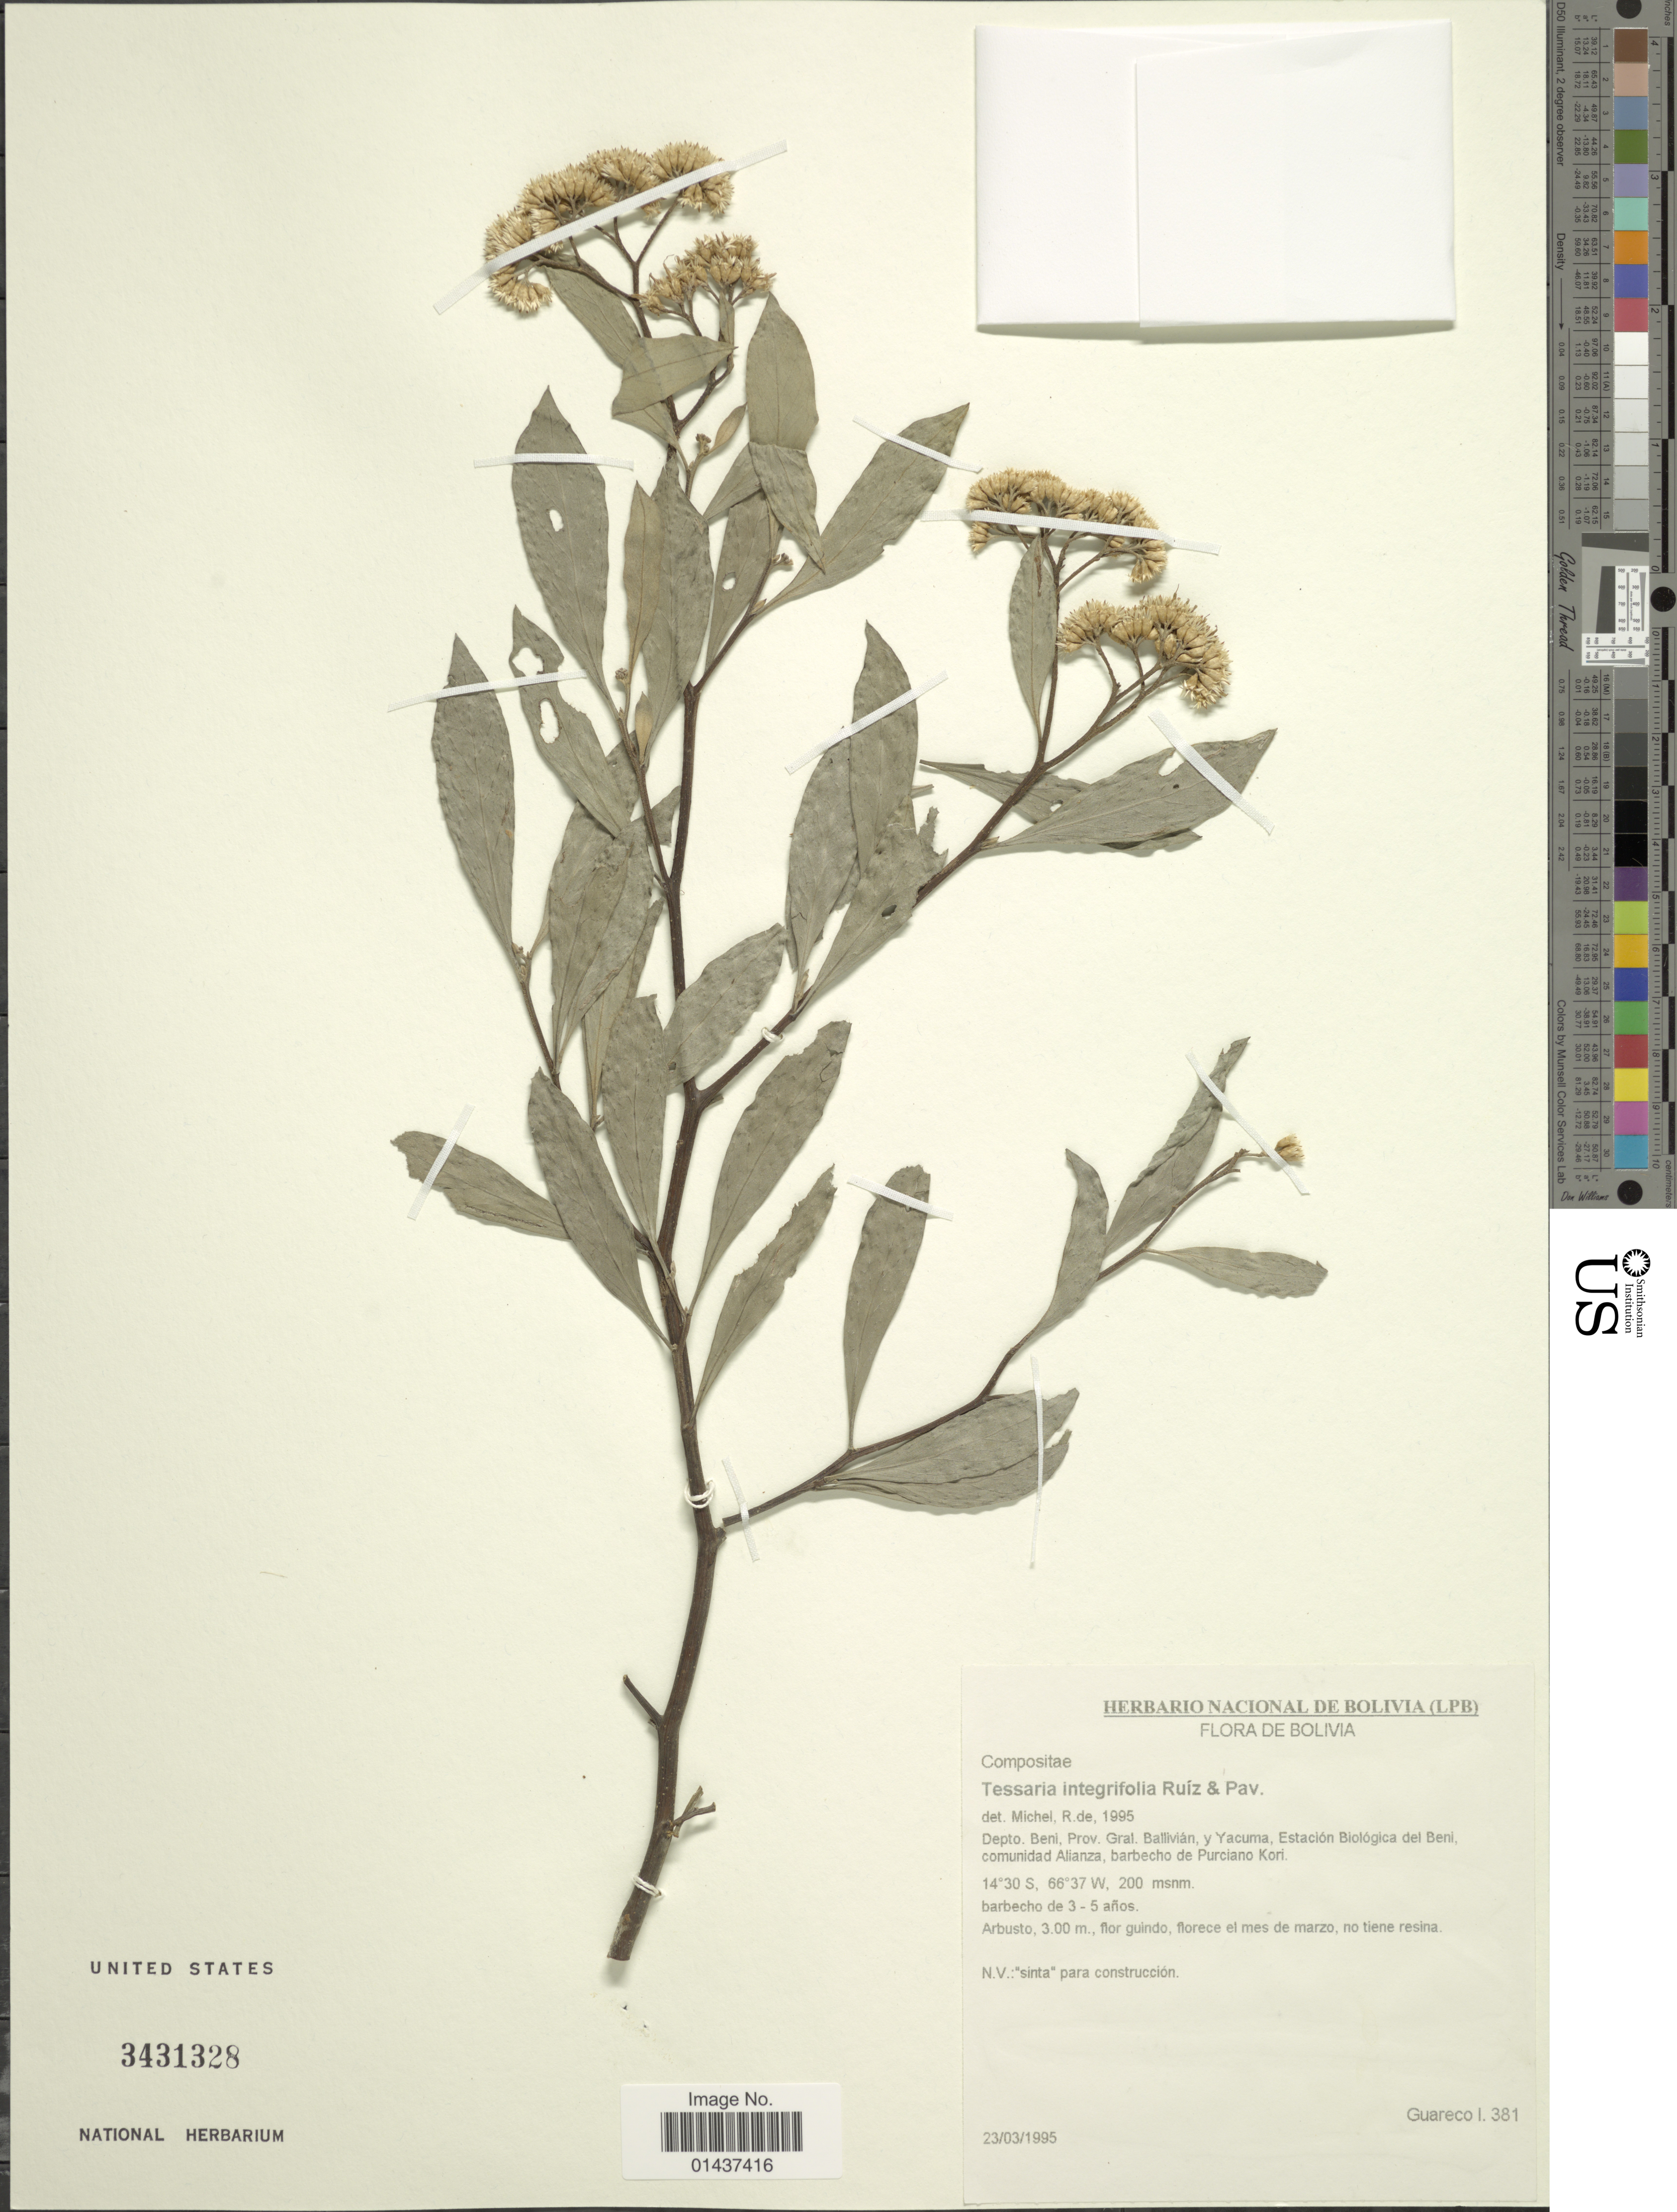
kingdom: Plantae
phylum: Tracheophyta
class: Magnoliopsida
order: Asterales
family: Asteraceae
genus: Tessaria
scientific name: Tessaria integrifolia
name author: Ruiz & Pav.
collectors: I. Guareco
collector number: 381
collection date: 1995-03-23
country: Bolivia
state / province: Beni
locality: Depto. Beni, Prov. Gral. Ballivián, y Yacuma, Estación Biológica del Beni, comunidad Alianza, barbecho de Purciano Kori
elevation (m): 200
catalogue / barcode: US 3431328